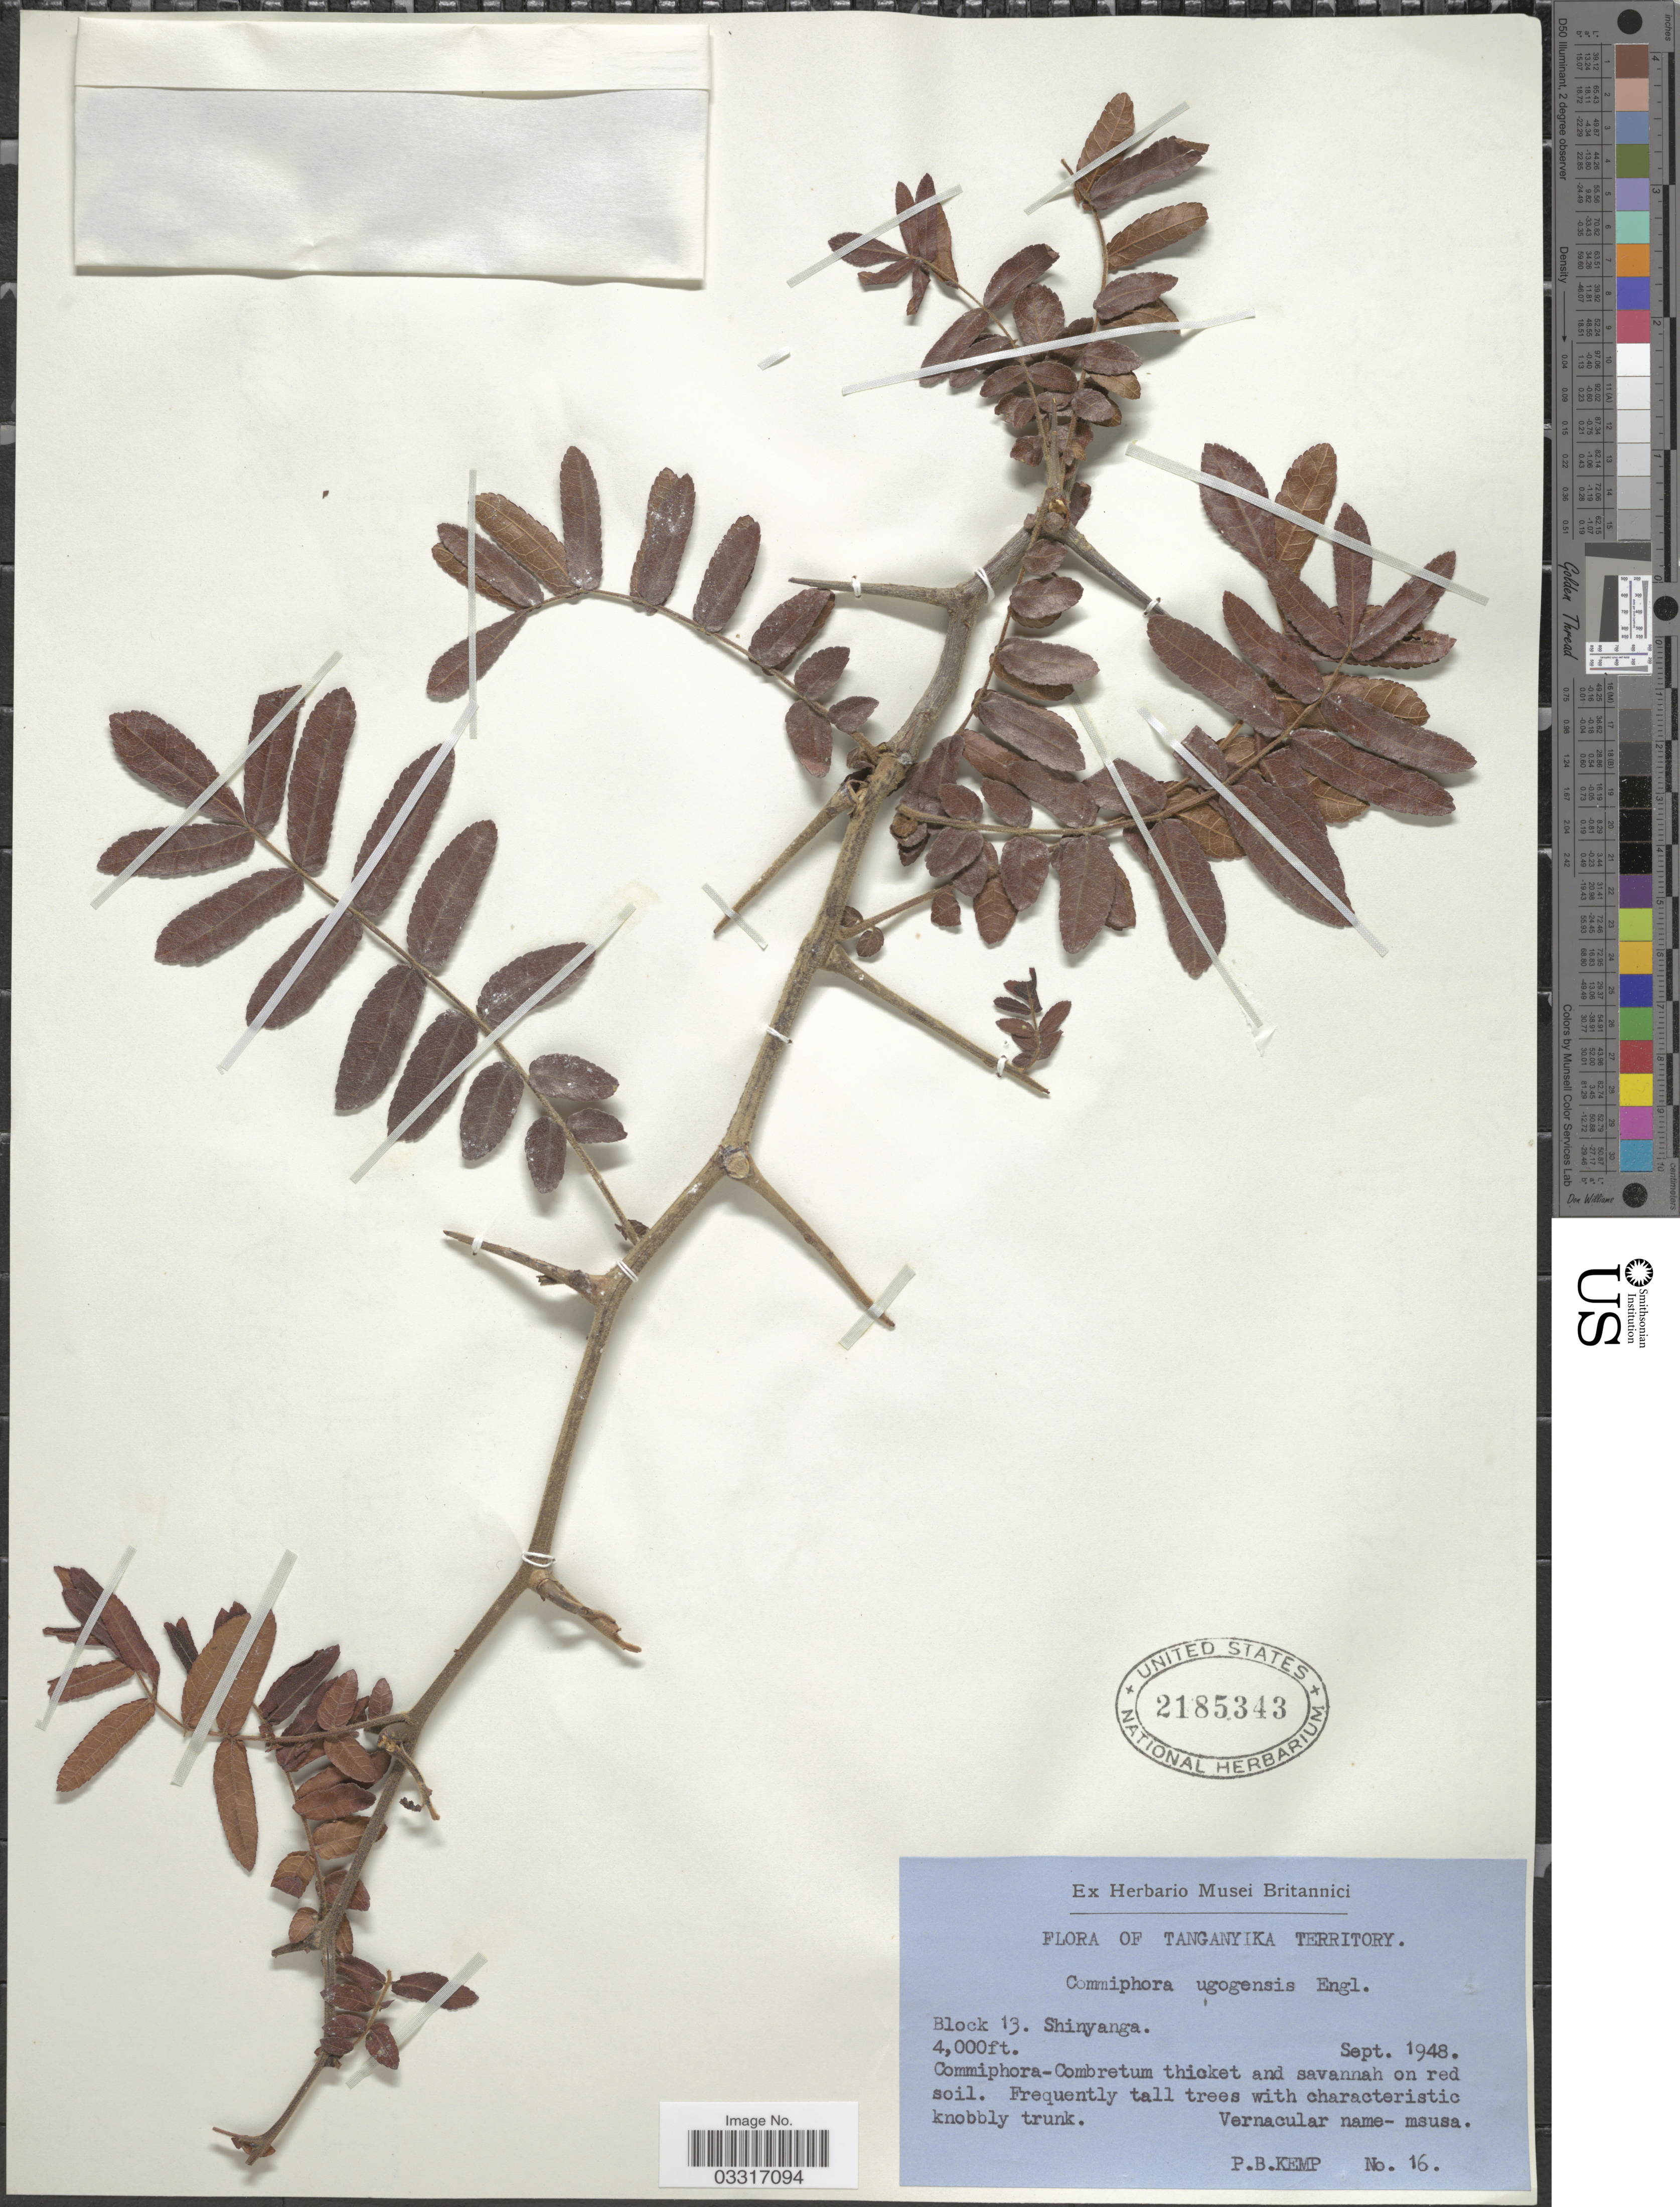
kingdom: Plantae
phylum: Tracheophyta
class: Magnoliopsida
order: Sapindales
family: Burseraceae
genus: Commiphora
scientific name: Commiphora ugogensis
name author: Engl.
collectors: P. Kemp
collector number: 16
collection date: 1948-09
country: Tanzania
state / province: Shinyanga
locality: Tanganyika Territory. Block 13. Shinyanga.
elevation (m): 1219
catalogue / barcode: US 2185343